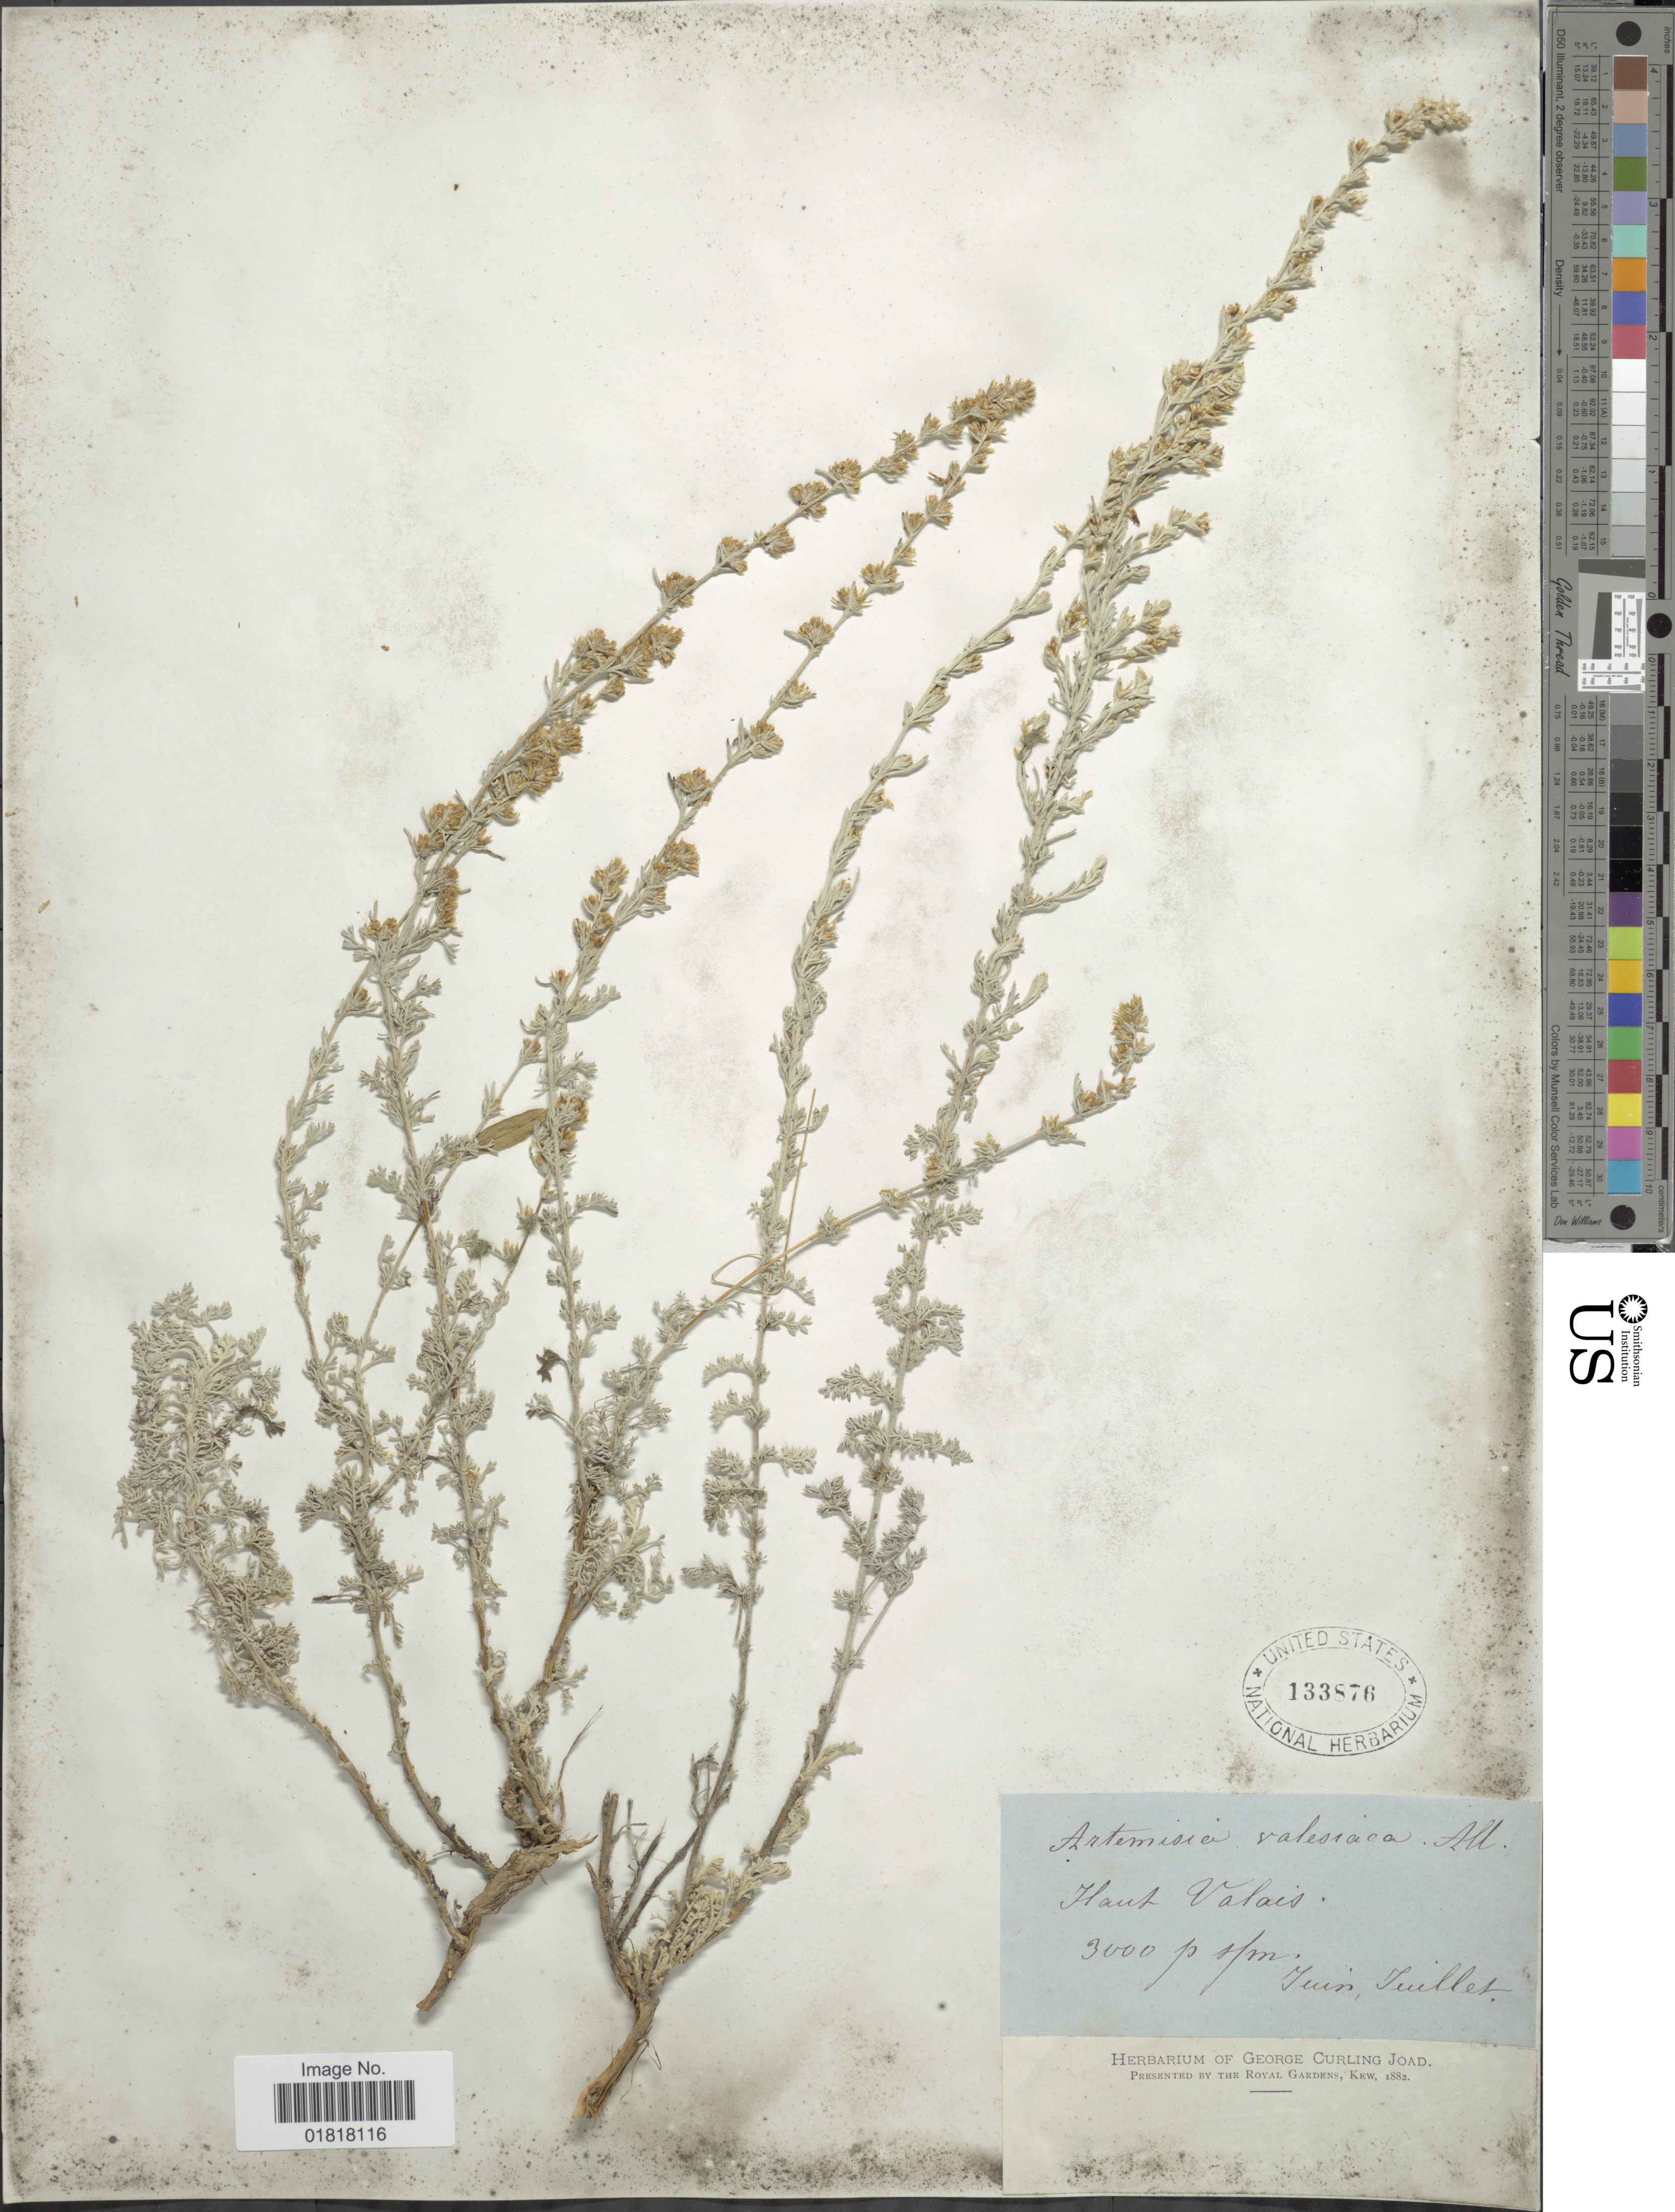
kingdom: Plantae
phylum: Tracheophyta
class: Magnoliopsida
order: Asterales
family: Asteraceae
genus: Artemisia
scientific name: Artemisia valesiaca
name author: All.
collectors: ex herb. George Curling Joad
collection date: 1882-06/1882-07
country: Switzerland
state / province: Valais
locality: Haut Valais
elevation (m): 914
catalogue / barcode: US 133876